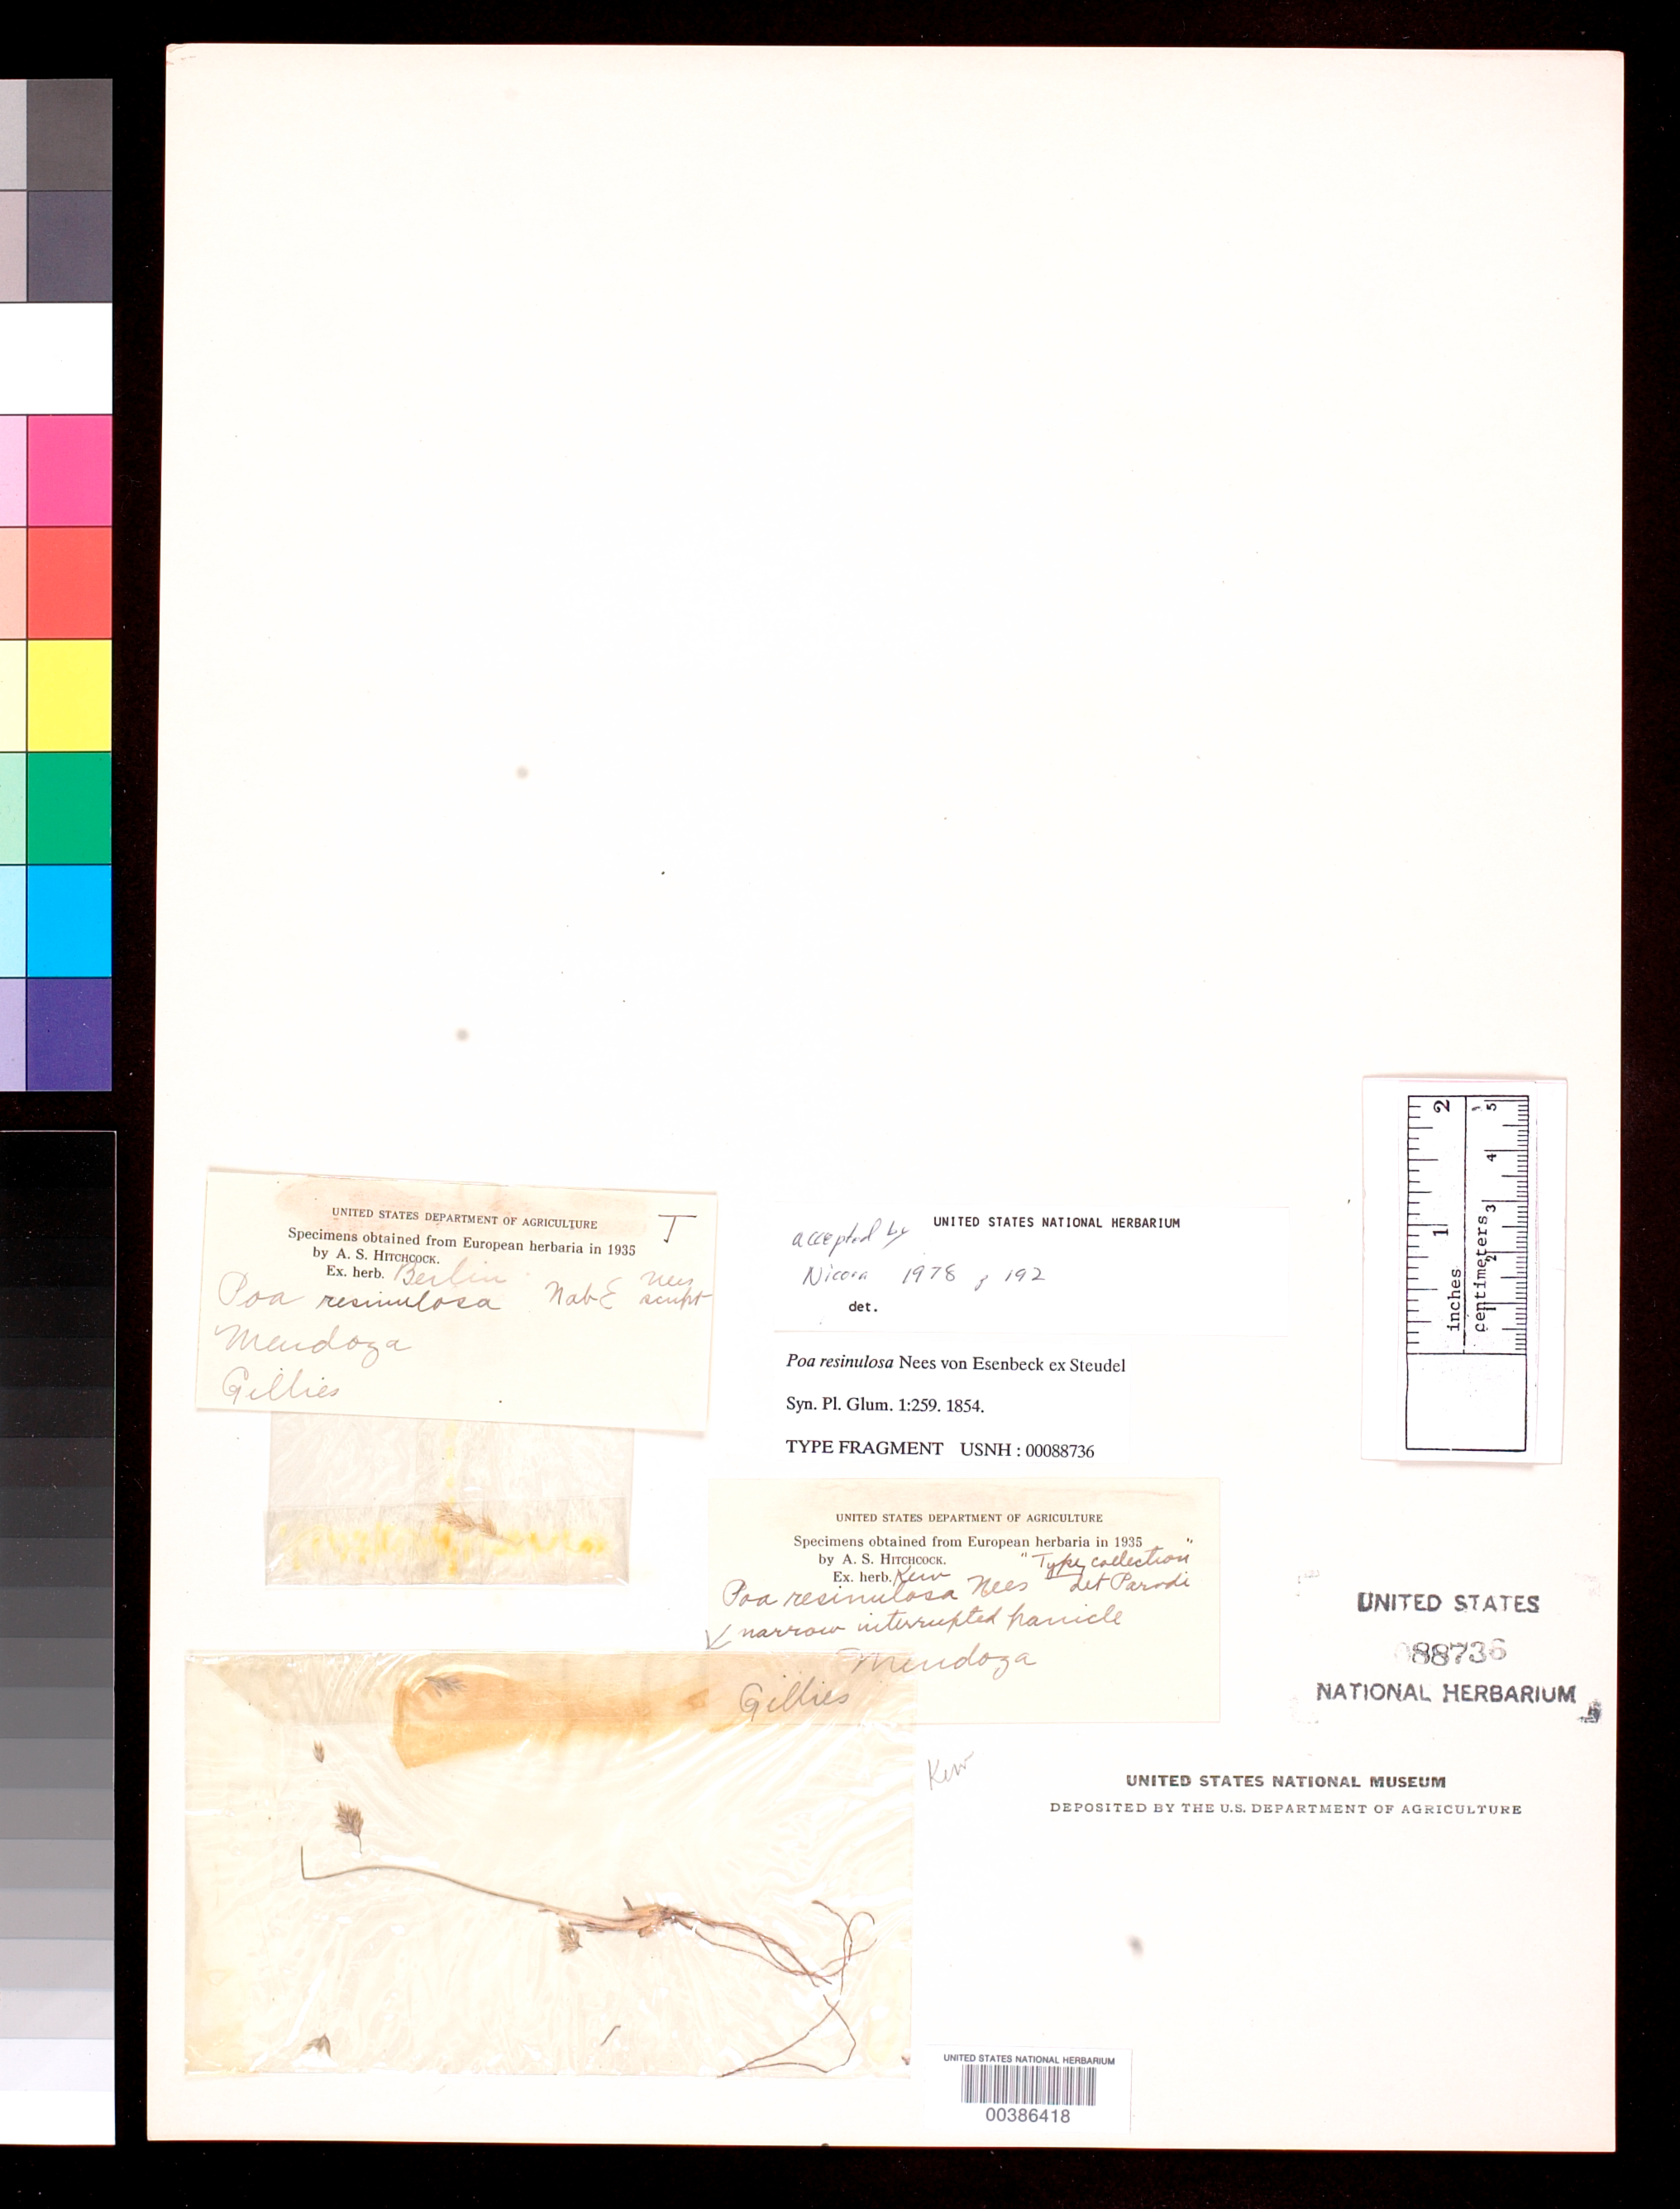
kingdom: Plantae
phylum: Tracheophyta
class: Liliopsida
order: Poales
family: Poaceae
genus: Poa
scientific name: Poa resinulosa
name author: Nees ex Steud.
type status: Type Fragment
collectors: J. Gillies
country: Argentina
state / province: Mendoza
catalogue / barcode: US 88736